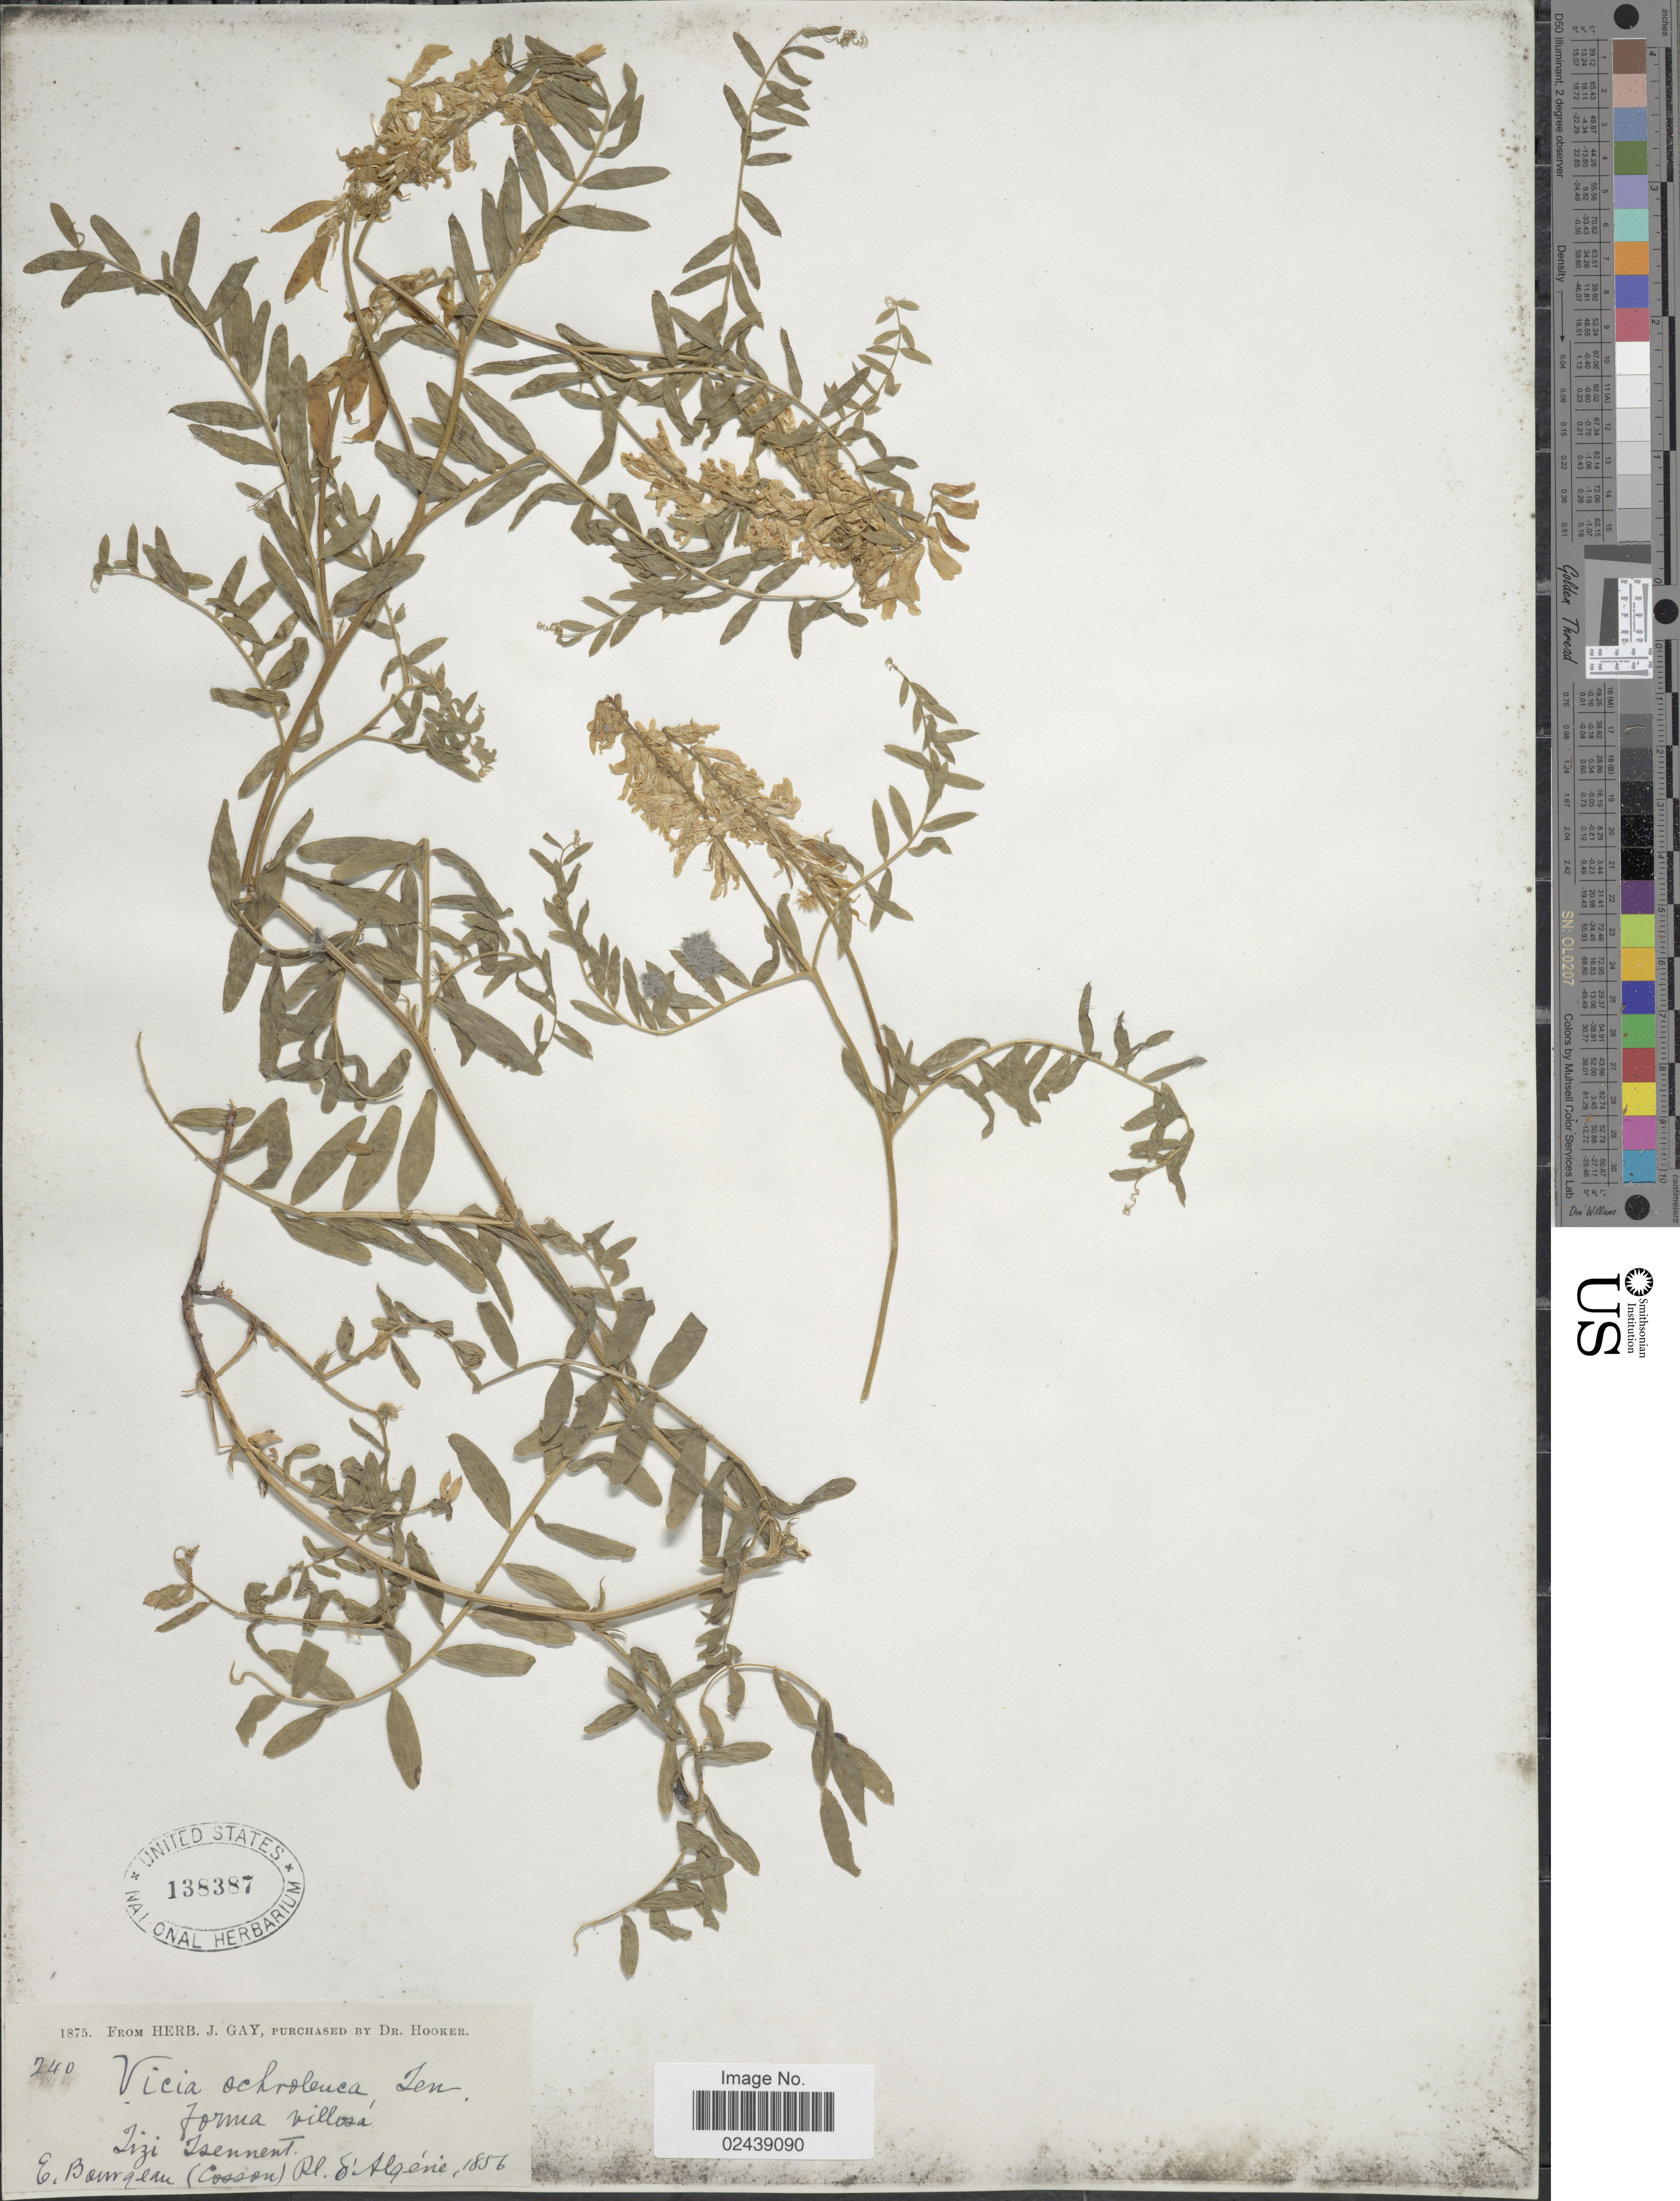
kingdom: Plantae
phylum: Tracheophyta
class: Magnoliopsida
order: Fabales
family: Fabaceae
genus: Vicia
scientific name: Vicia ochroleuca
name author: Ten.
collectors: E. Bourgeau & -. Cosson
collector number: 240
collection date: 1856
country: Algeria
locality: Tizi Isennent, d'Algerie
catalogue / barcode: US 138387